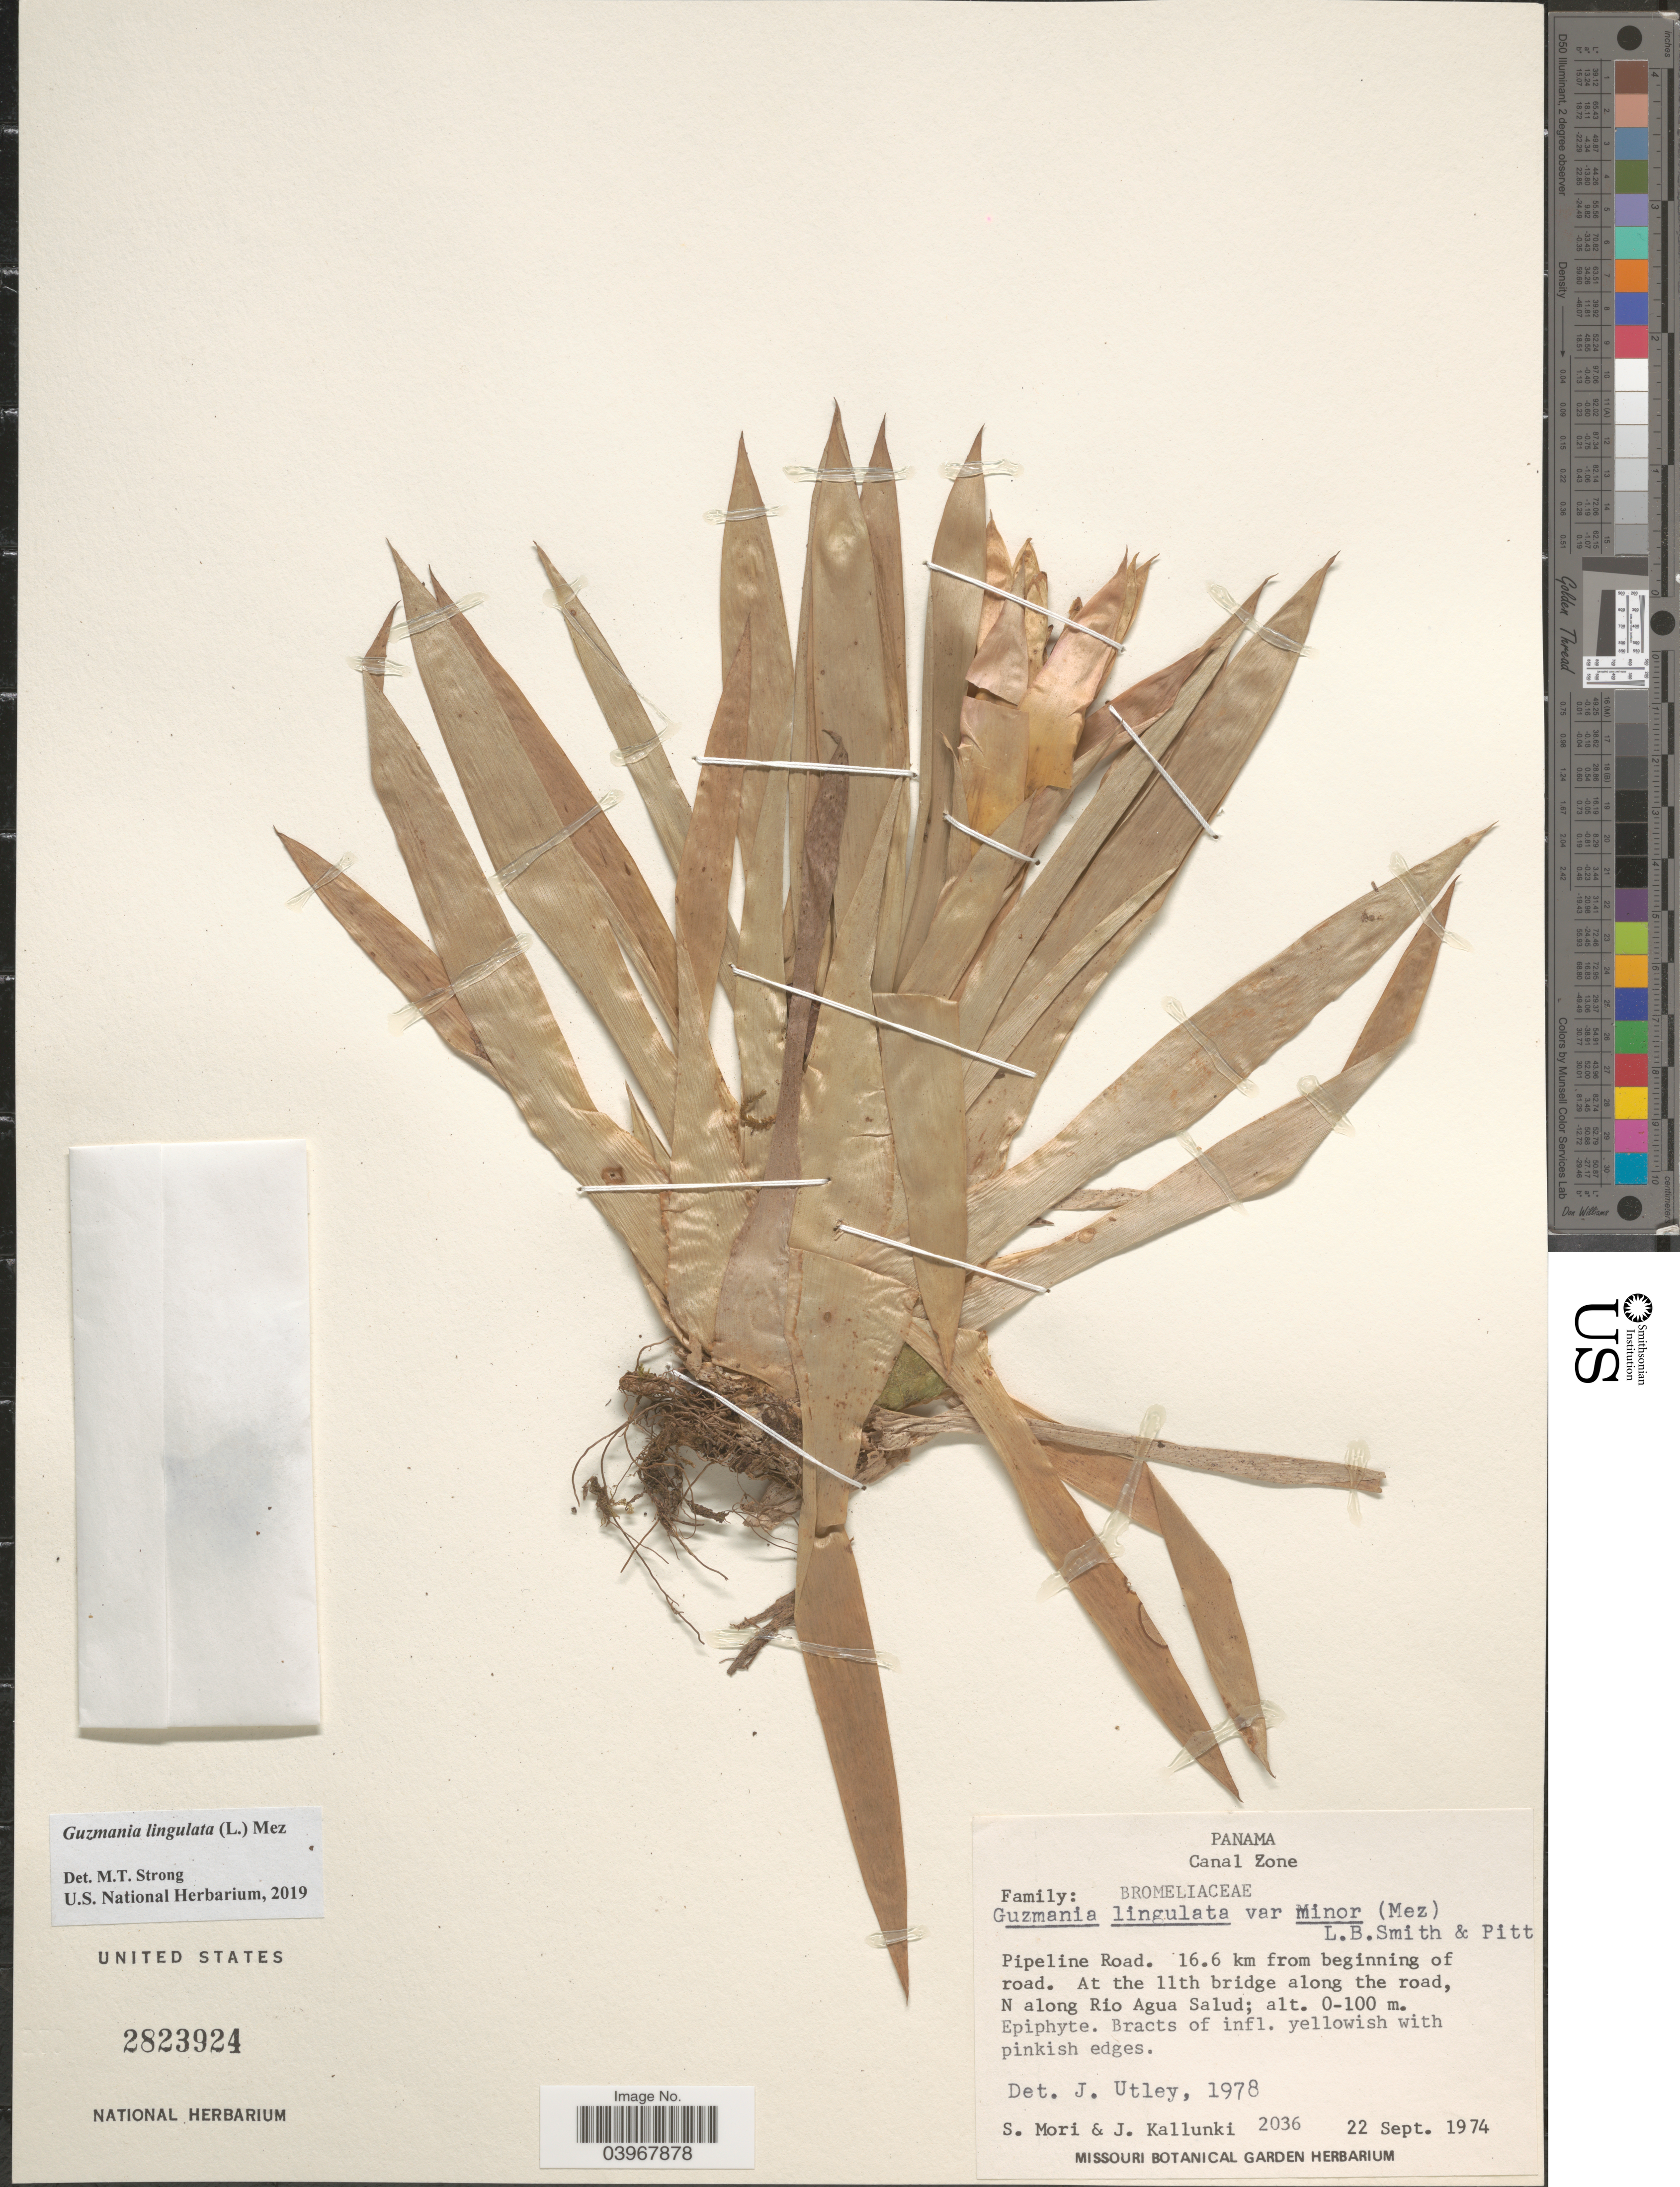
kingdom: Plantae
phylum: Tracheophyta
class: Liliopsida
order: Poales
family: Bromeliaceae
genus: Guzmania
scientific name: Guzmania lingulata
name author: (L.) Mez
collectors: S. Mori & J. Kallunki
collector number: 2036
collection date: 1974-09-22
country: Panama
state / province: Colón / Panamá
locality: Canal Zone. Pipeline Road. 16.6 km from beginning of road. At the 11th bridge along the road, N along Rio Agua Salud.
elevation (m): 0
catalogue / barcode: US 2823924